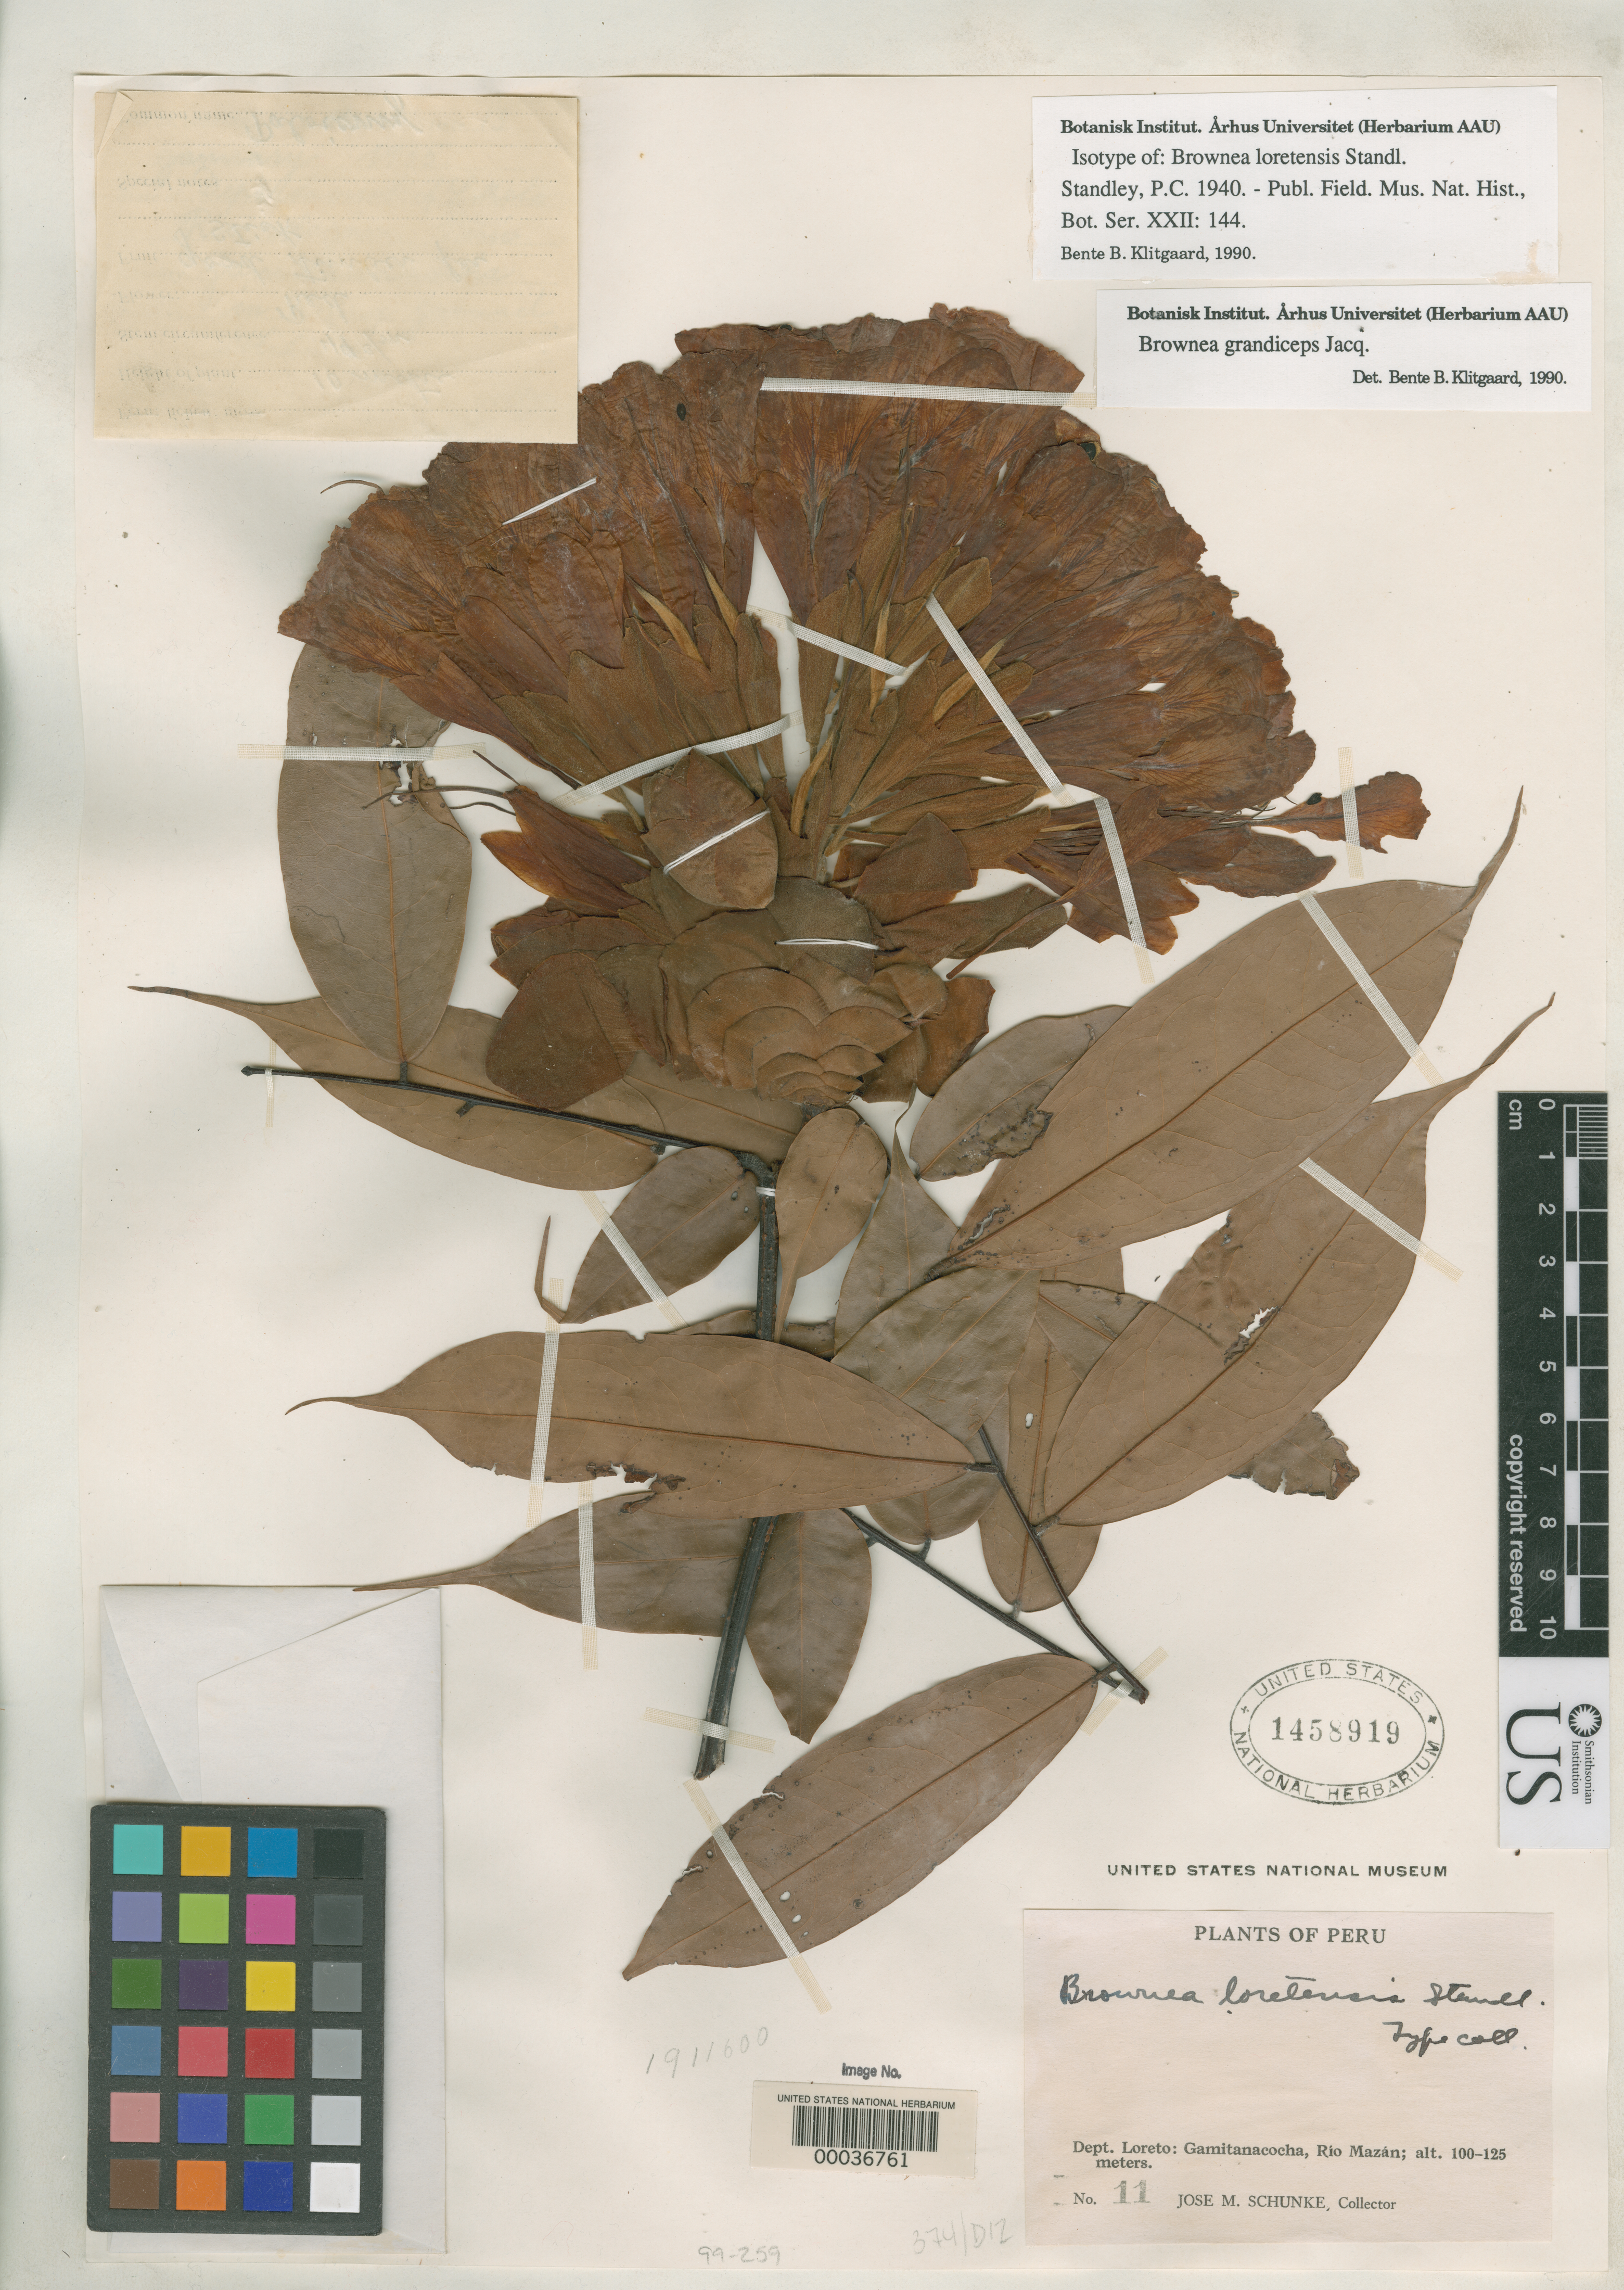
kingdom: Plantae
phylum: Tracheophyta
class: Magnoliopsida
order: Fabales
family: Fabaceae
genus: Brownea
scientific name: Brownea loretensis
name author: Standl.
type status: Isotype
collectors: J. M. Schunke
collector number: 11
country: Peru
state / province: Loreto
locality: Gamitanacocha, Rio Mazan.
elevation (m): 100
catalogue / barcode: US 1458919